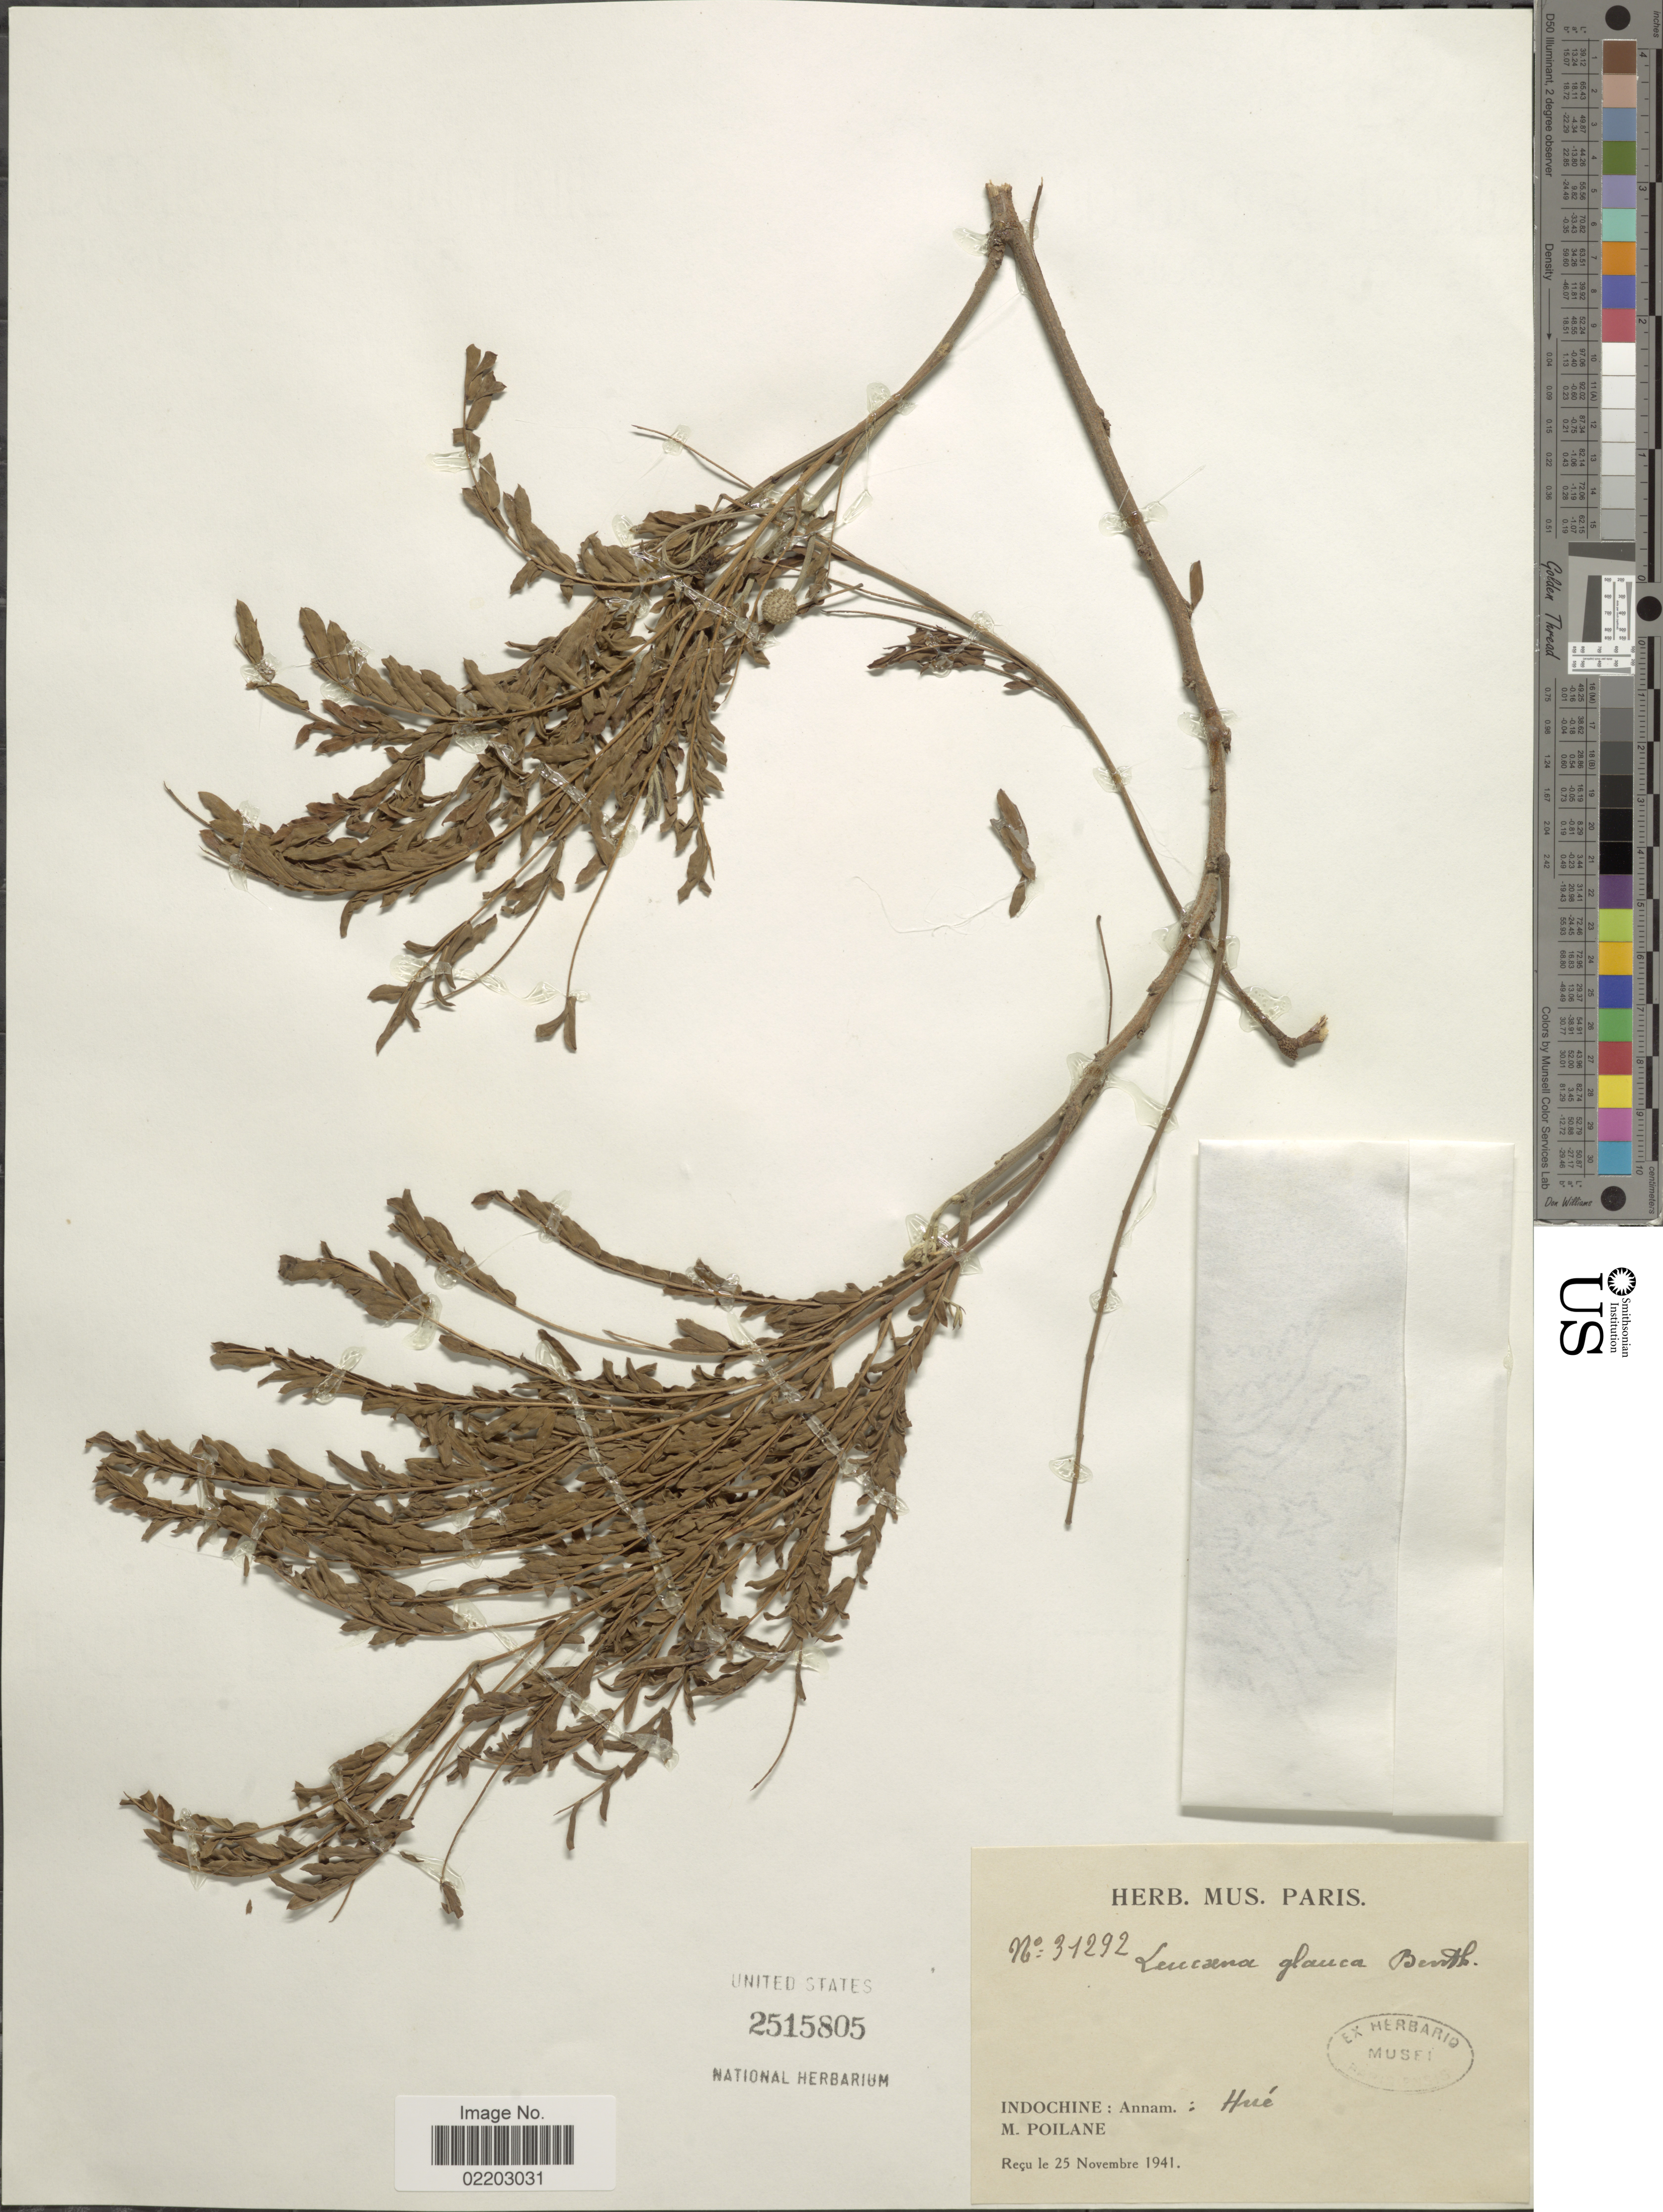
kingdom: Plantae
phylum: Tracheophyta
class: Magnoliopsida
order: Fabales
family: Fabaceae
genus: Leucaena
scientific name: Leucaena leucocephala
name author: (Lam.) de Wit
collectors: M. Poilane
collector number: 31292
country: Vietnam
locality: Indochine: Annam: Hue.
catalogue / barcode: US 2515805